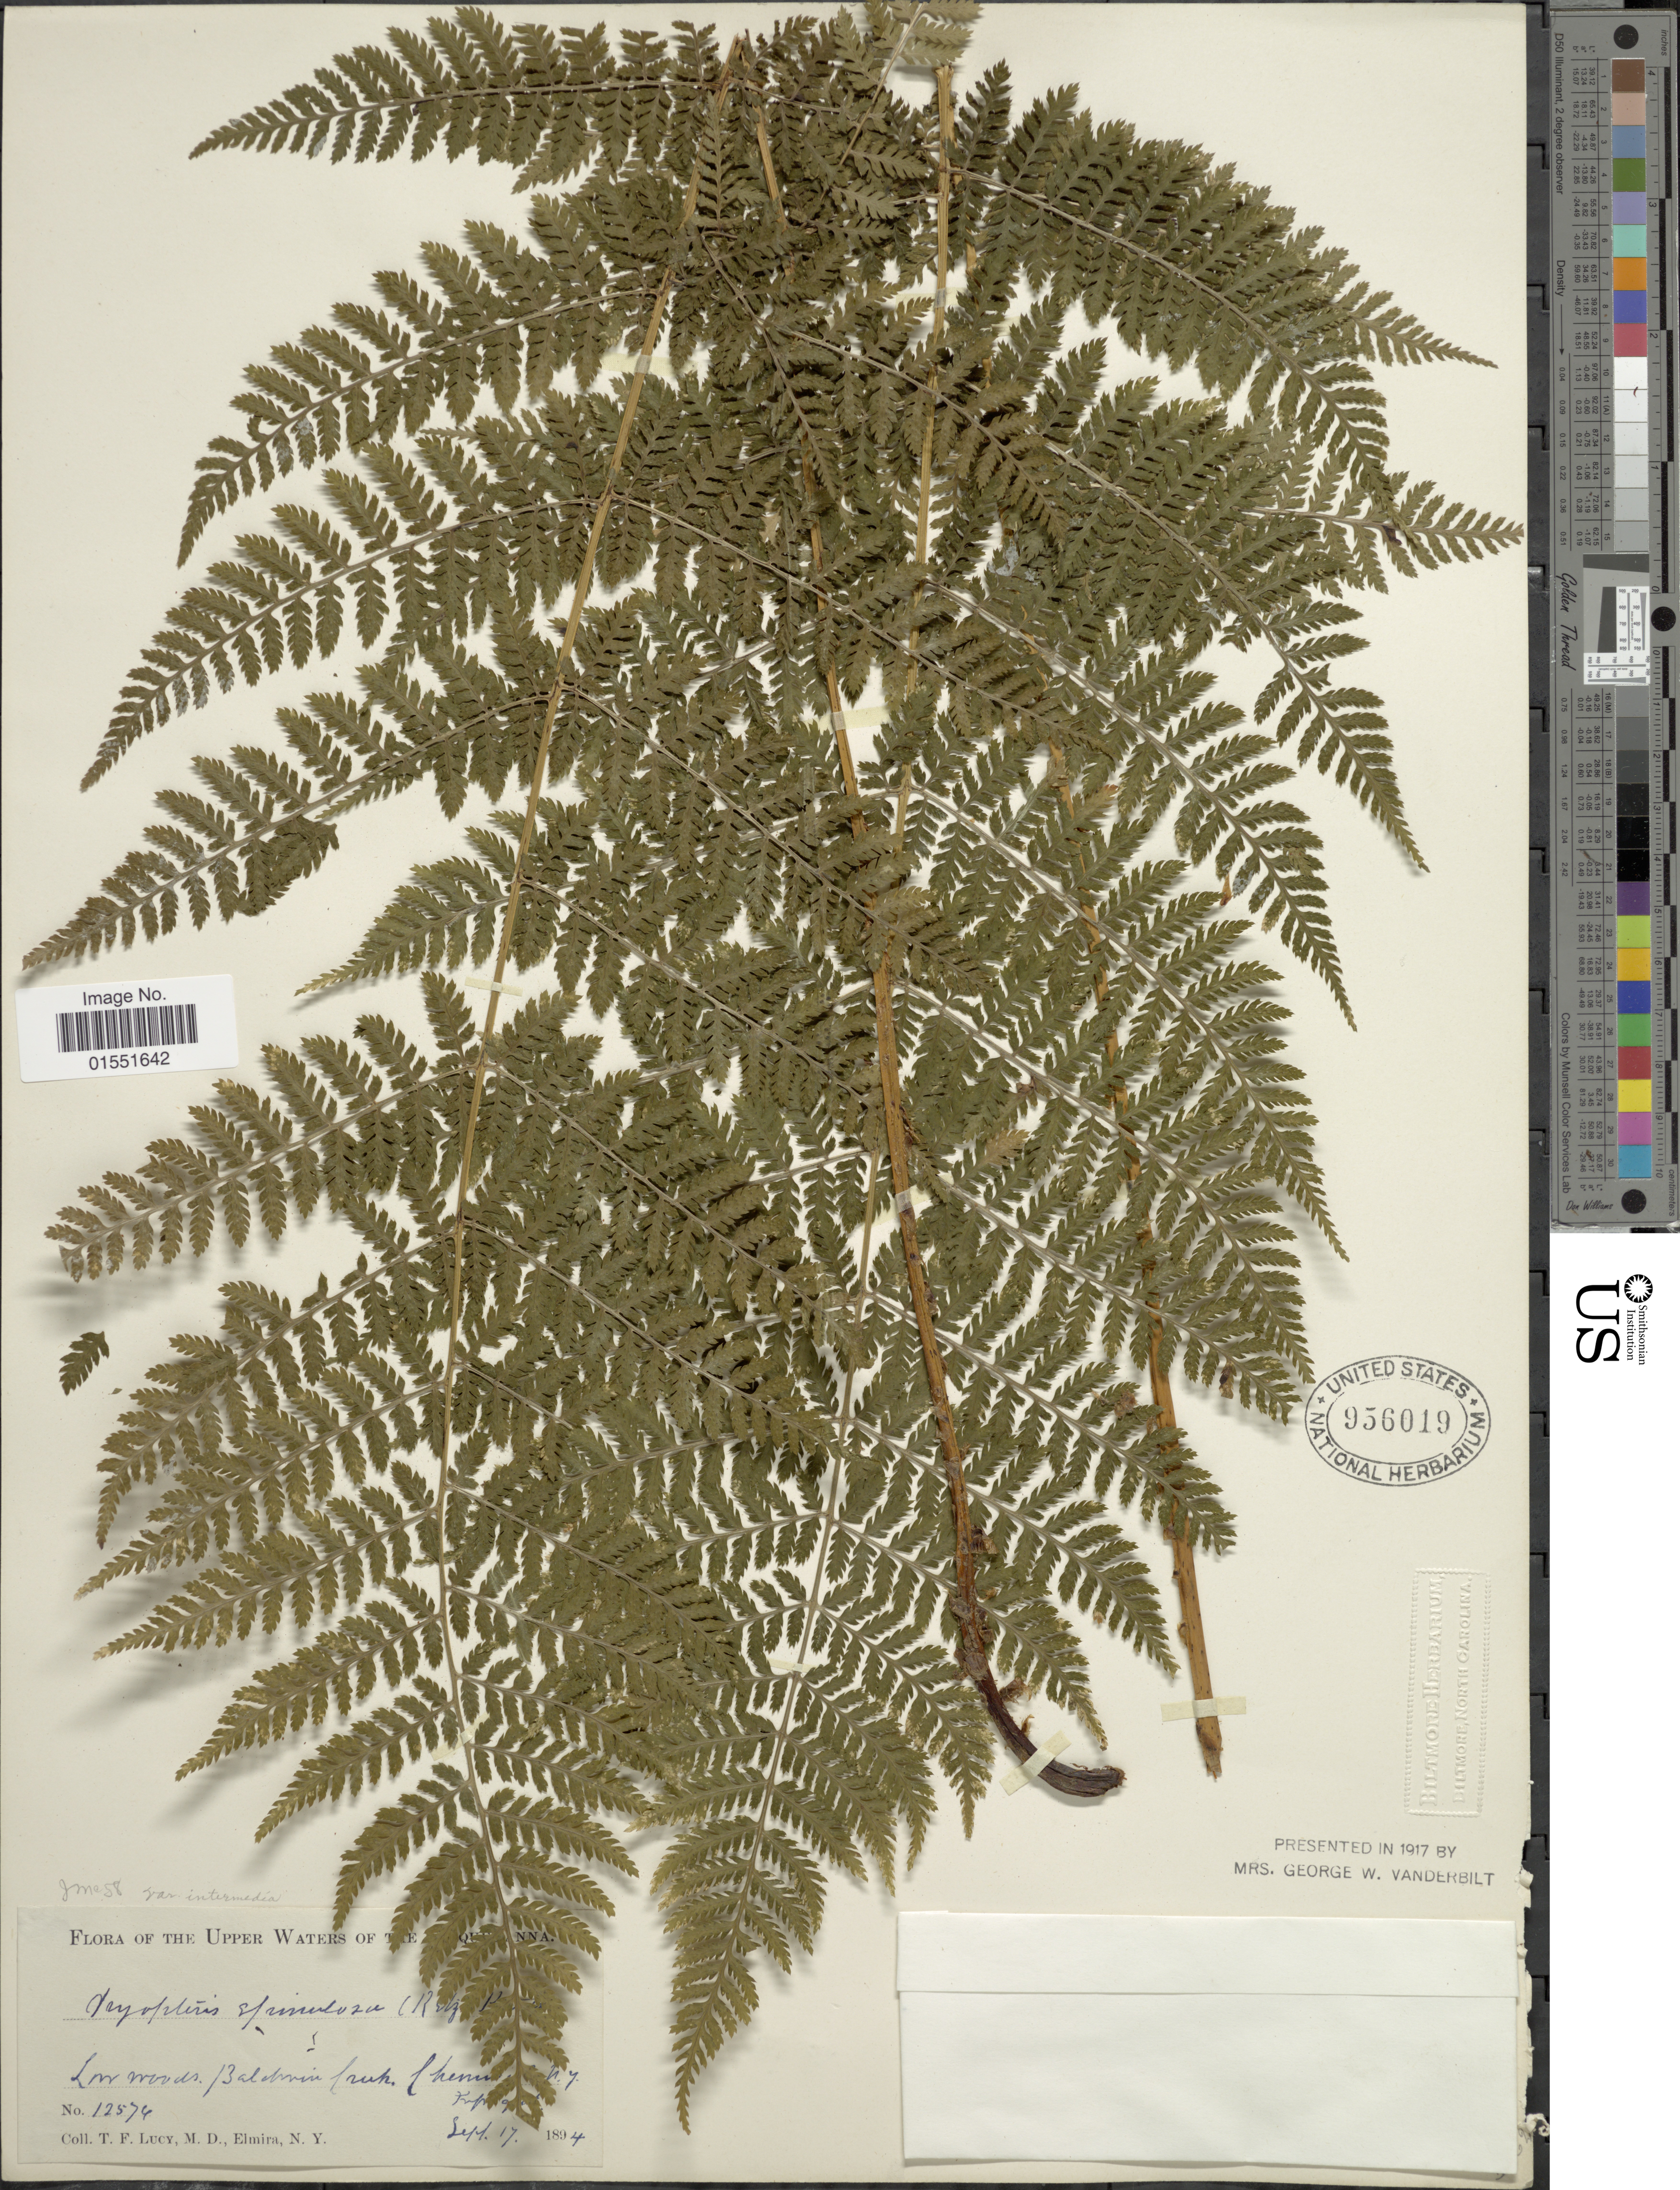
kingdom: Plantae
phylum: Tracheophyta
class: Polypodiopsida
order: Polypodiales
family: Dryopteridaceae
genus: Dryopteris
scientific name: Dryopteris intermedia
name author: (Muhl.) A. Gray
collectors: T. Lucy & M. Elmira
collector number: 12574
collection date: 1894-09-17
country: United States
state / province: New York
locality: Upper Waters of of the Susquehanna. Low woods. Baldwin creek. Chem. Co.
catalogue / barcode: US 956019